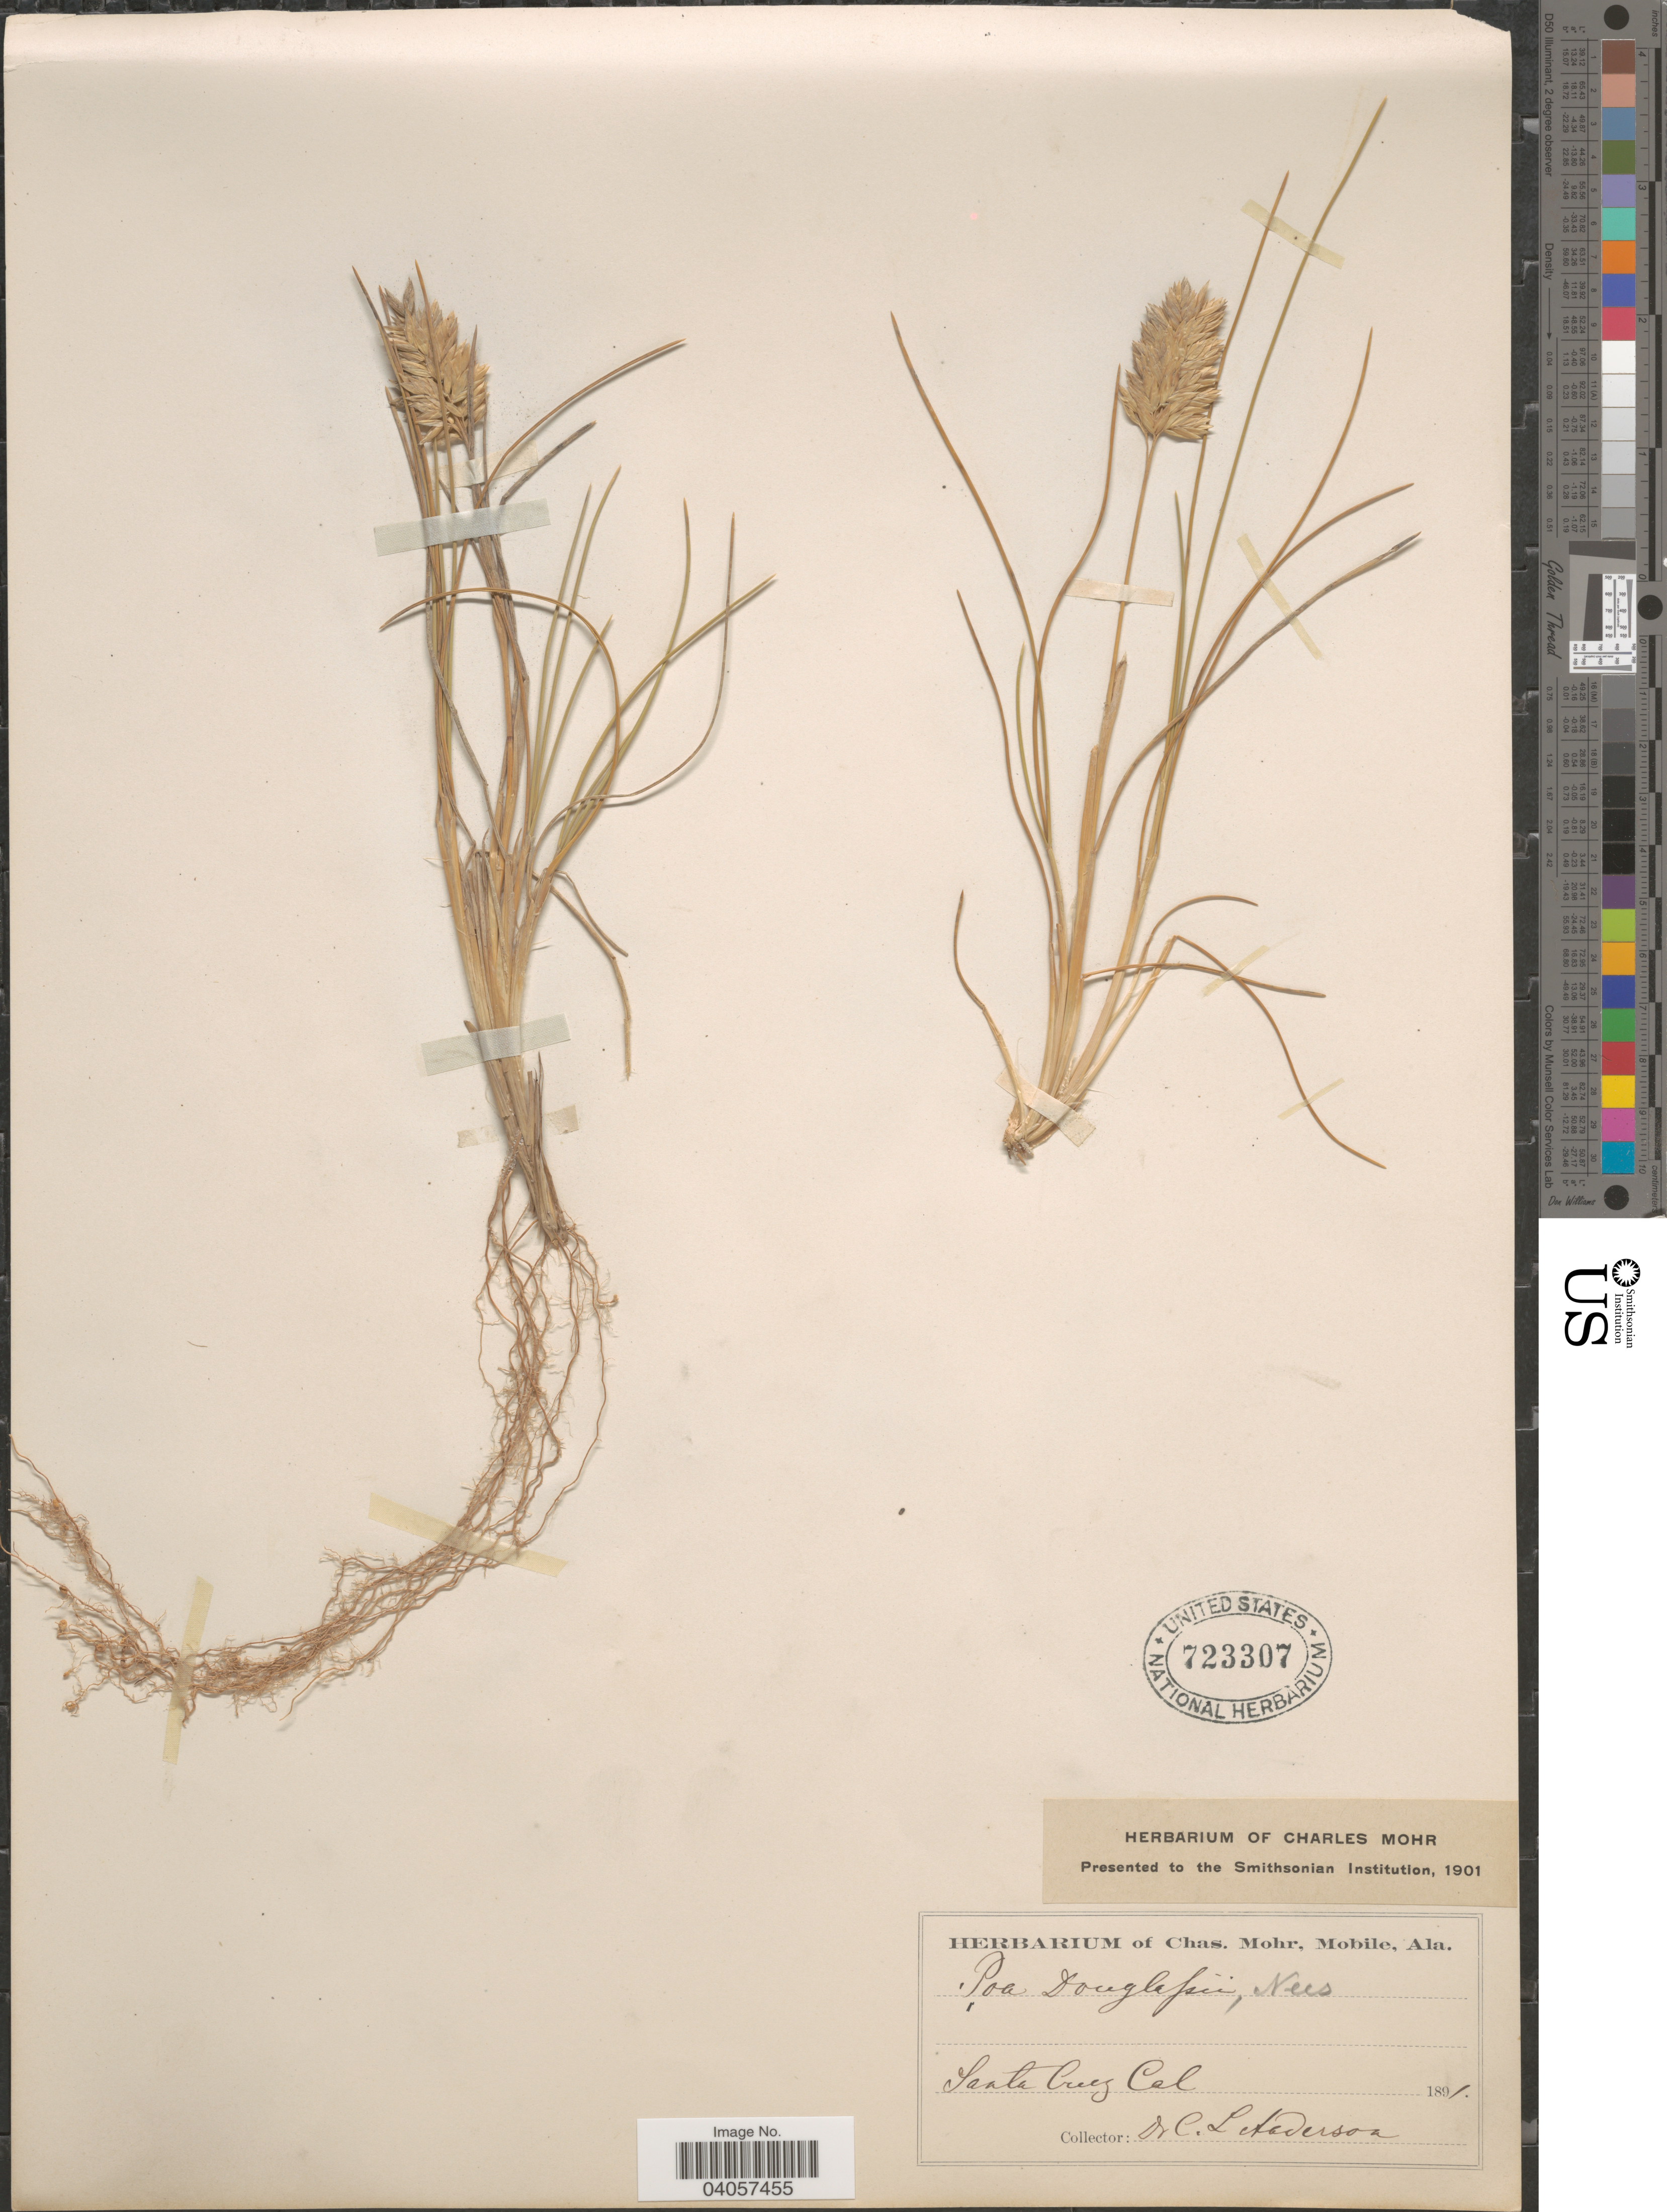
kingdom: Plantae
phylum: Tracheophyta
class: Liliopsida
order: Poales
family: Poaceae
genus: Poa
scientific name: Poa douglasii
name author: Nees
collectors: C. L. Anderson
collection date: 1891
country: United States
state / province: California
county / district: Santa Cruz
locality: Santa Cruz.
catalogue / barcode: US 723307